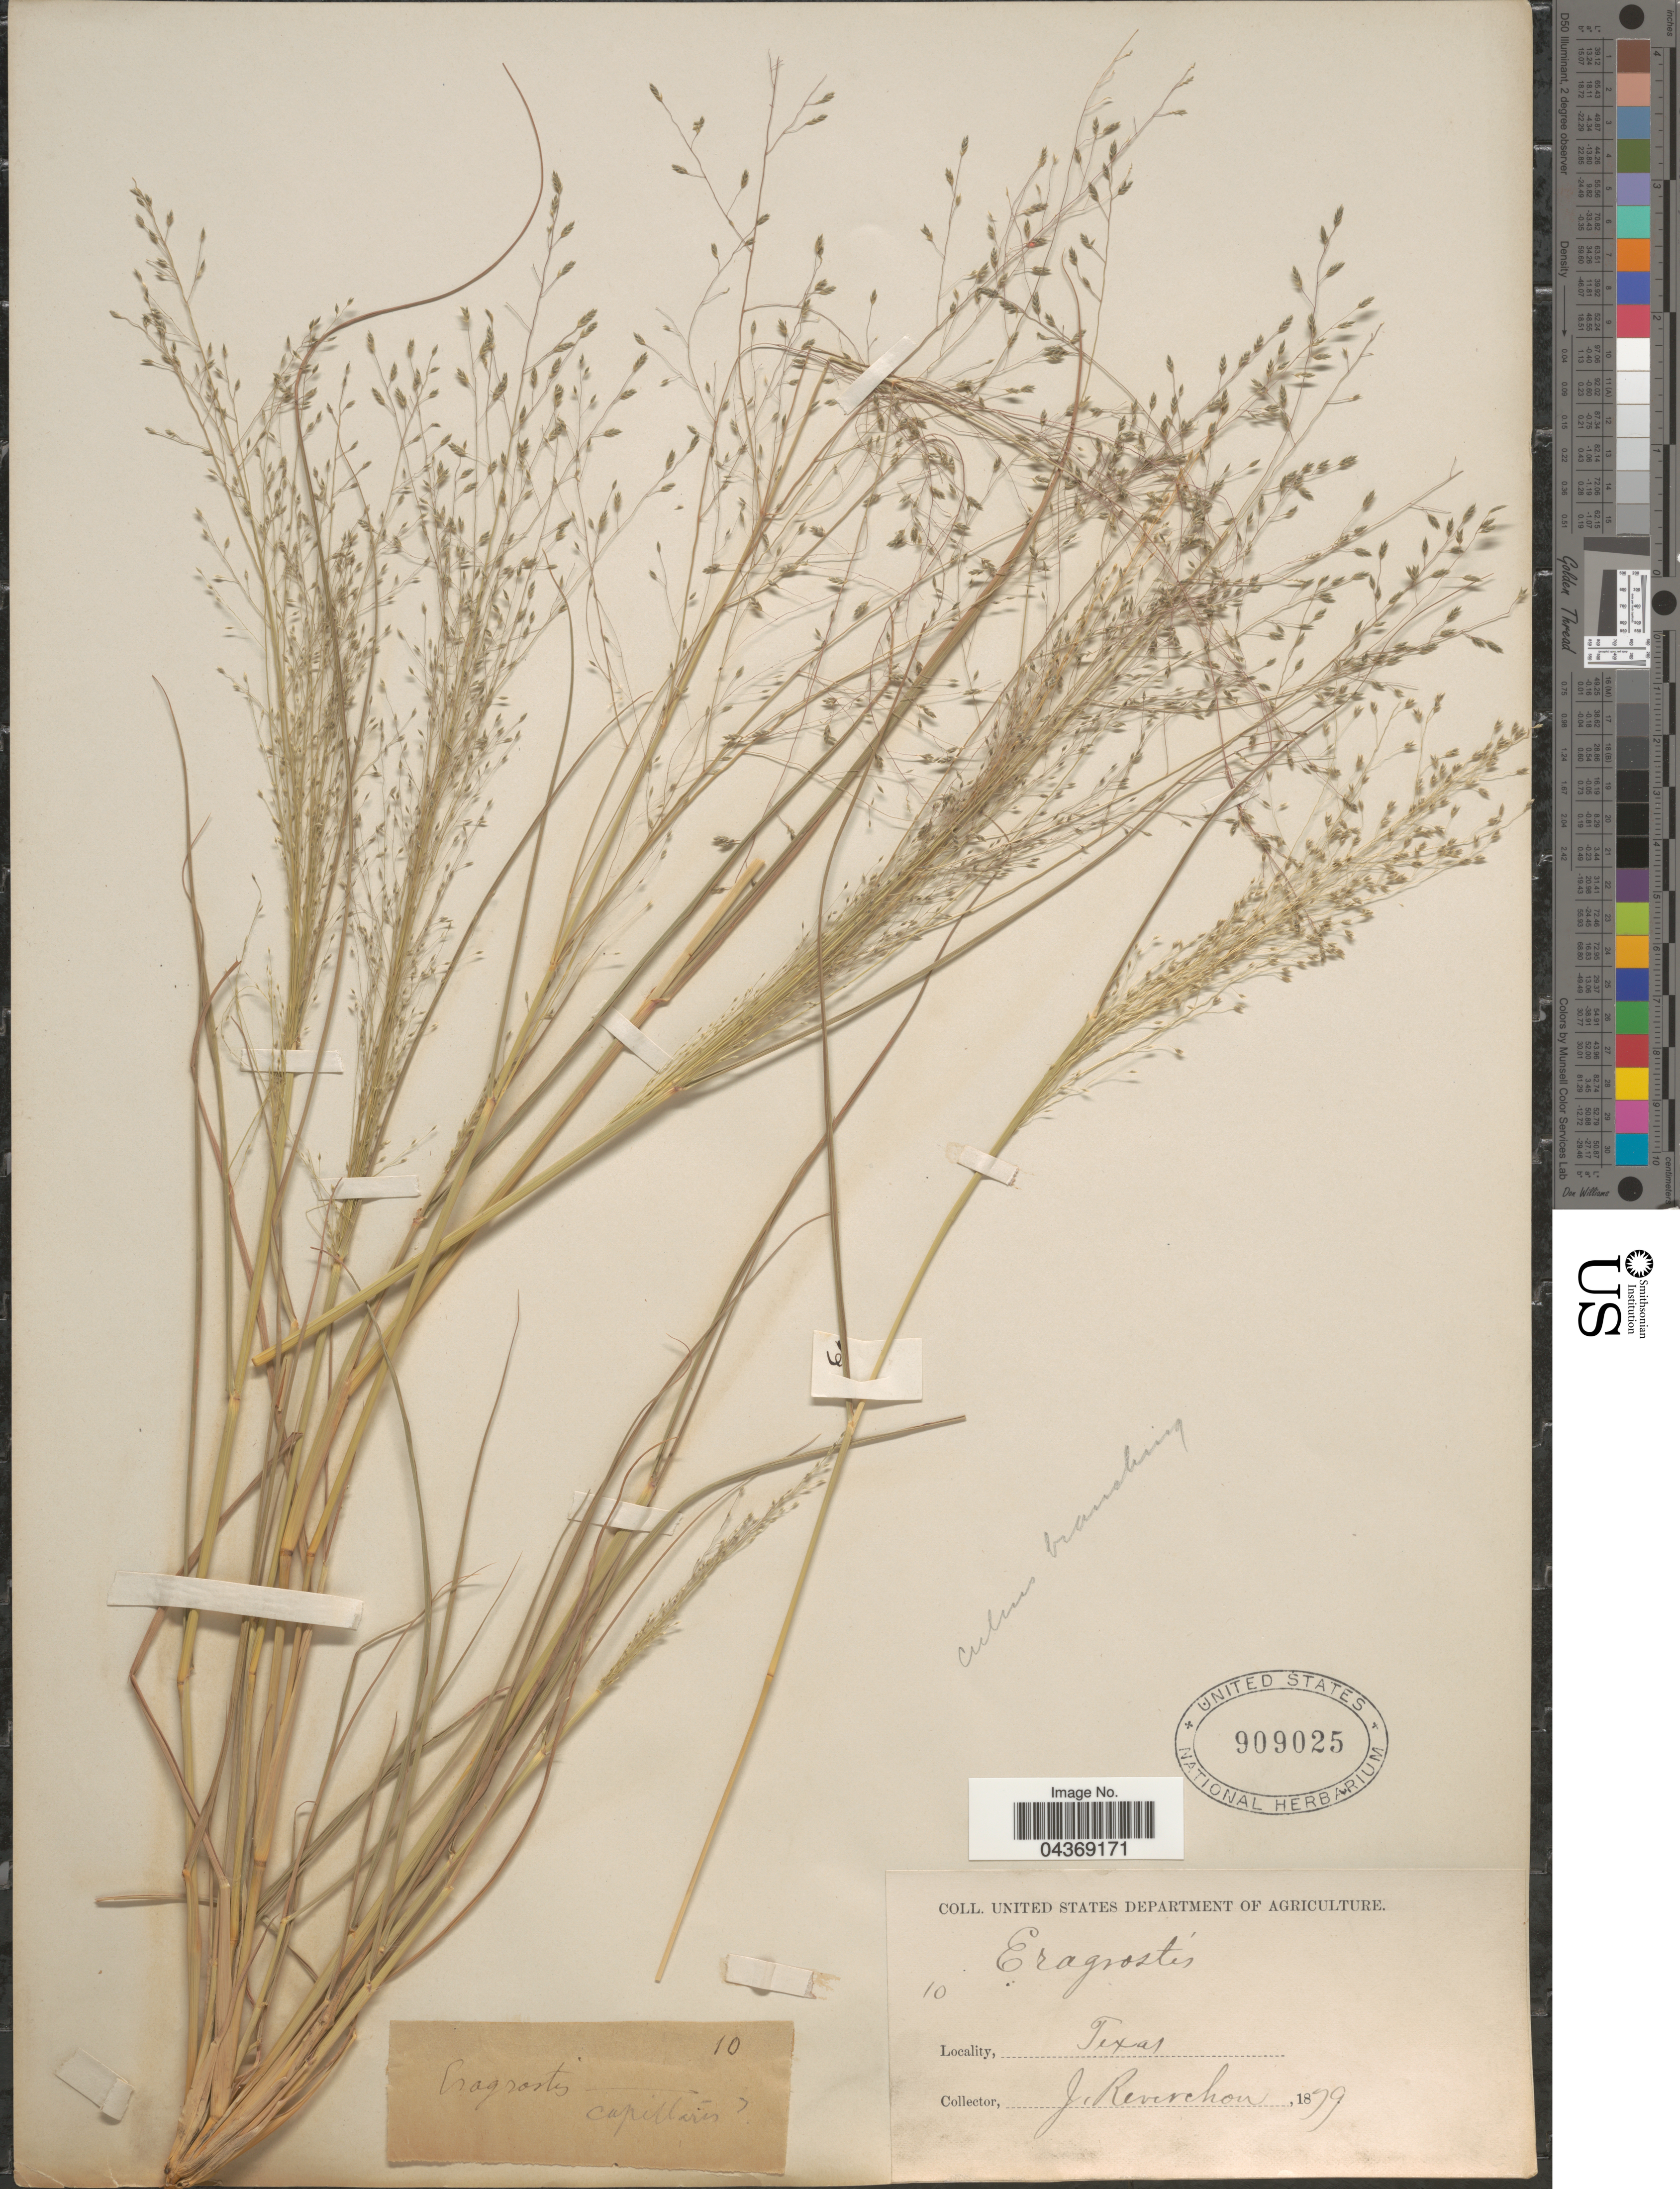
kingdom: Plantae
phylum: Tracheophyta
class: Liliopsida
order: Poales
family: Poaceae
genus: Eragrostis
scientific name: Eragrostis intermedia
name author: Hitchc.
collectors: J. Reverchon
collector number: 10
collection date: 1879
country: United States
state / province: Texas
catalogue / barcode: US 909025